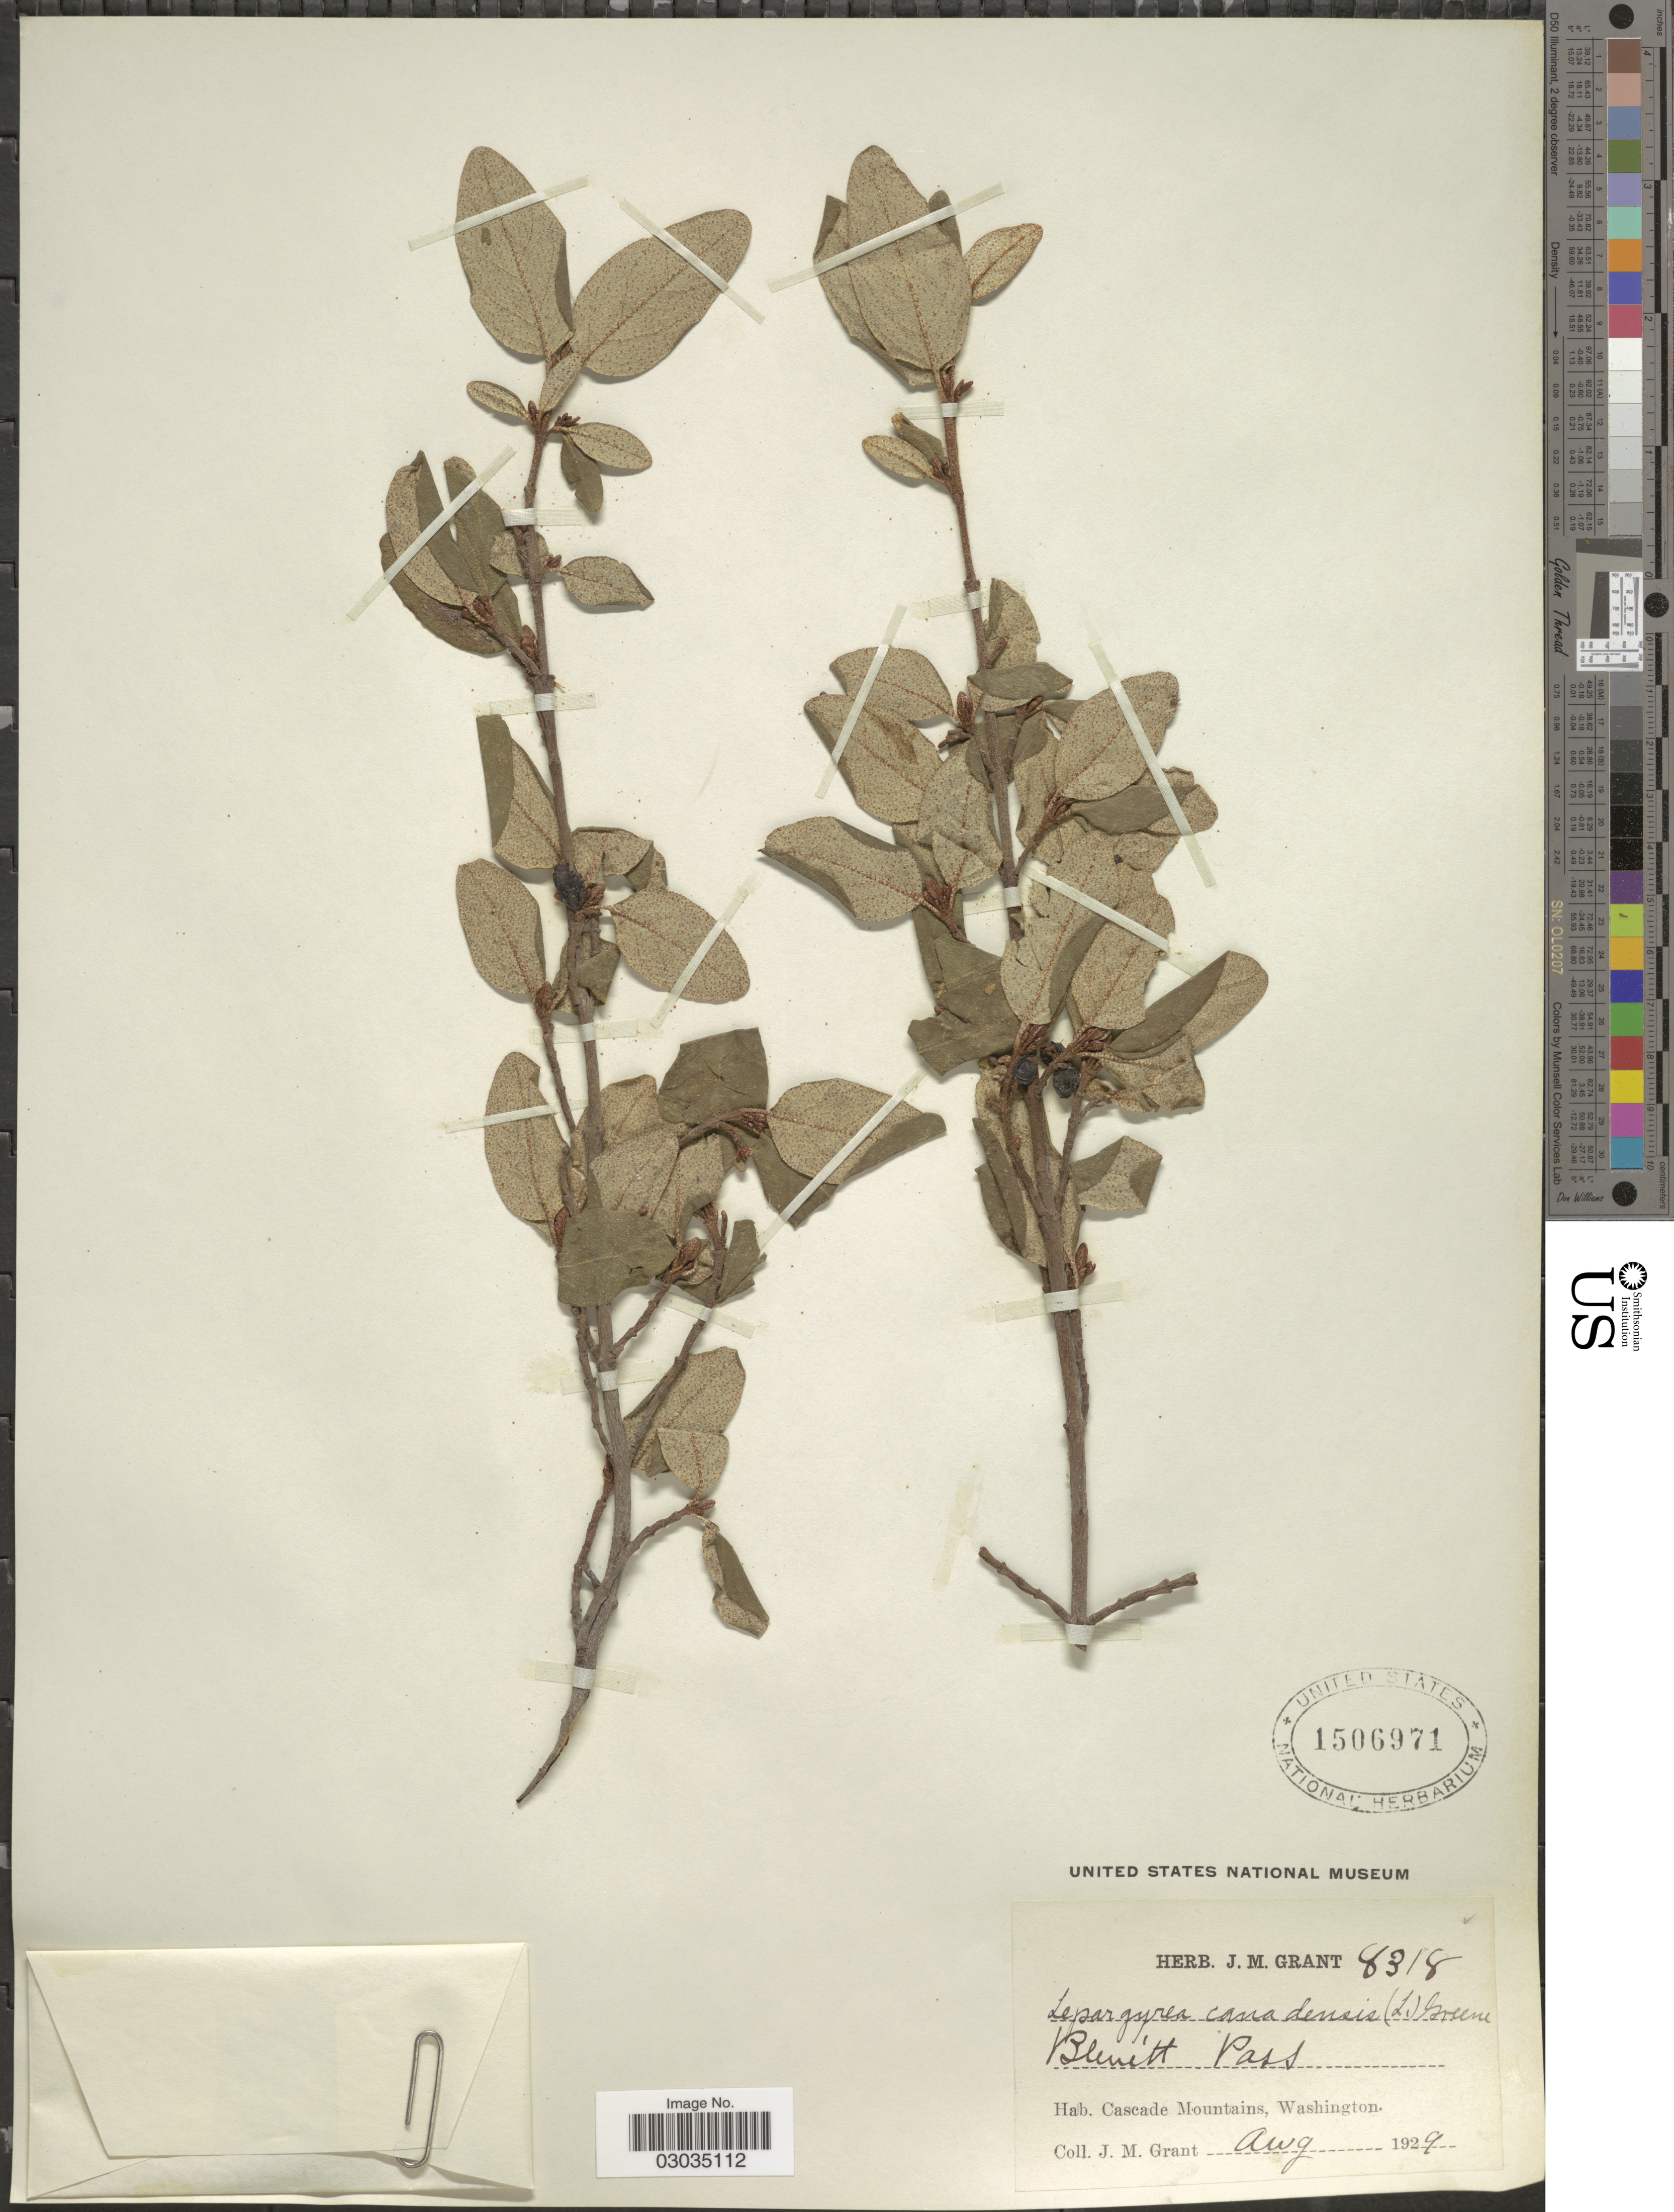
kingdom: Plantae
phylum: Tracheophyta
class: Magnoliopsida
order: Rosales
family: Elaeagnaceae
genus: Shepherdia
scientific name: Shepherdia canadensis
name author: (L.) Nutt.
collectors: J. M. Grant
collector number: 8318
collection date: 1929-08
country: United States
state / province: Washington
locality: Cascade Mountains, Washington, Blenett Pass.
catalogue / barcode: US 1506971